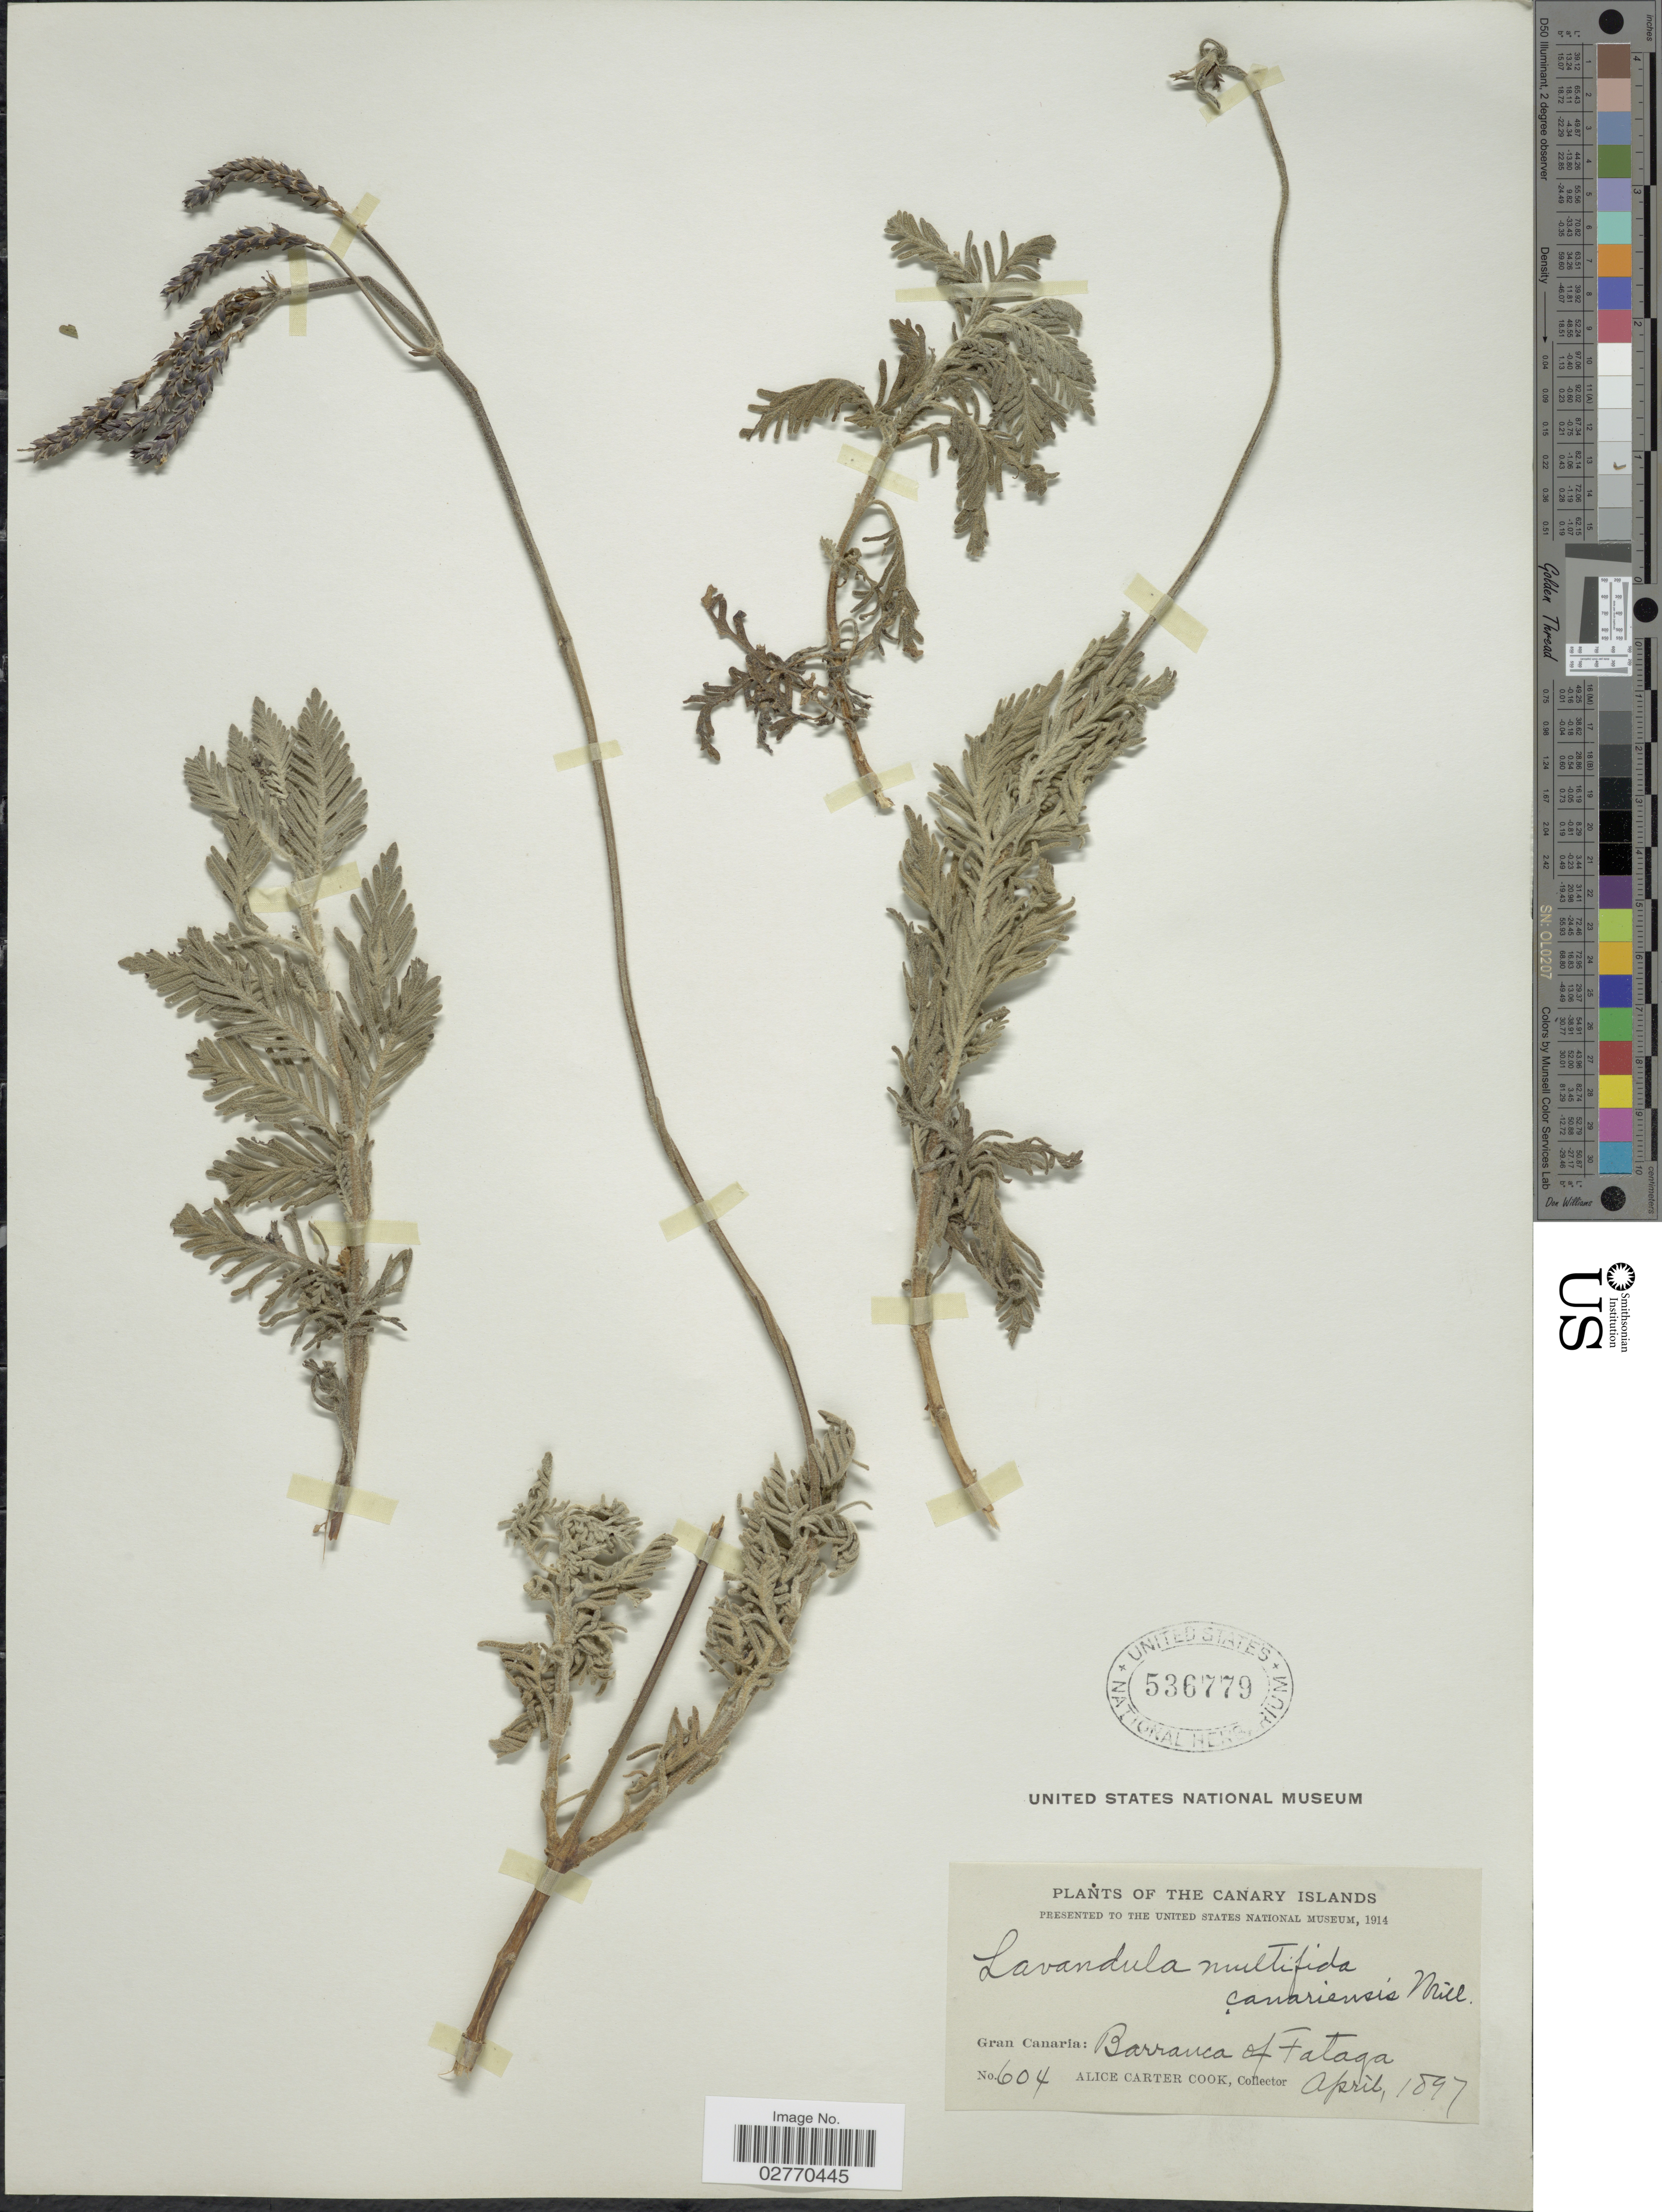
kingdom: Plantae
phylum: Tracheophyta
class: Magnoliopsida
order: Lamiales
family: Lamiaceae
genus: Lavandula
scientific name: Lavandula canariensis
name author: (L.) Mill.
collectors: Alice C. Cook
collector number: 604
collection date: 1897-04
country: Spain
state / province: Canarias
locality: The Canary Islands, Gran Canaria: Barranca of Fataga.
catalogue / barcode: US 536779